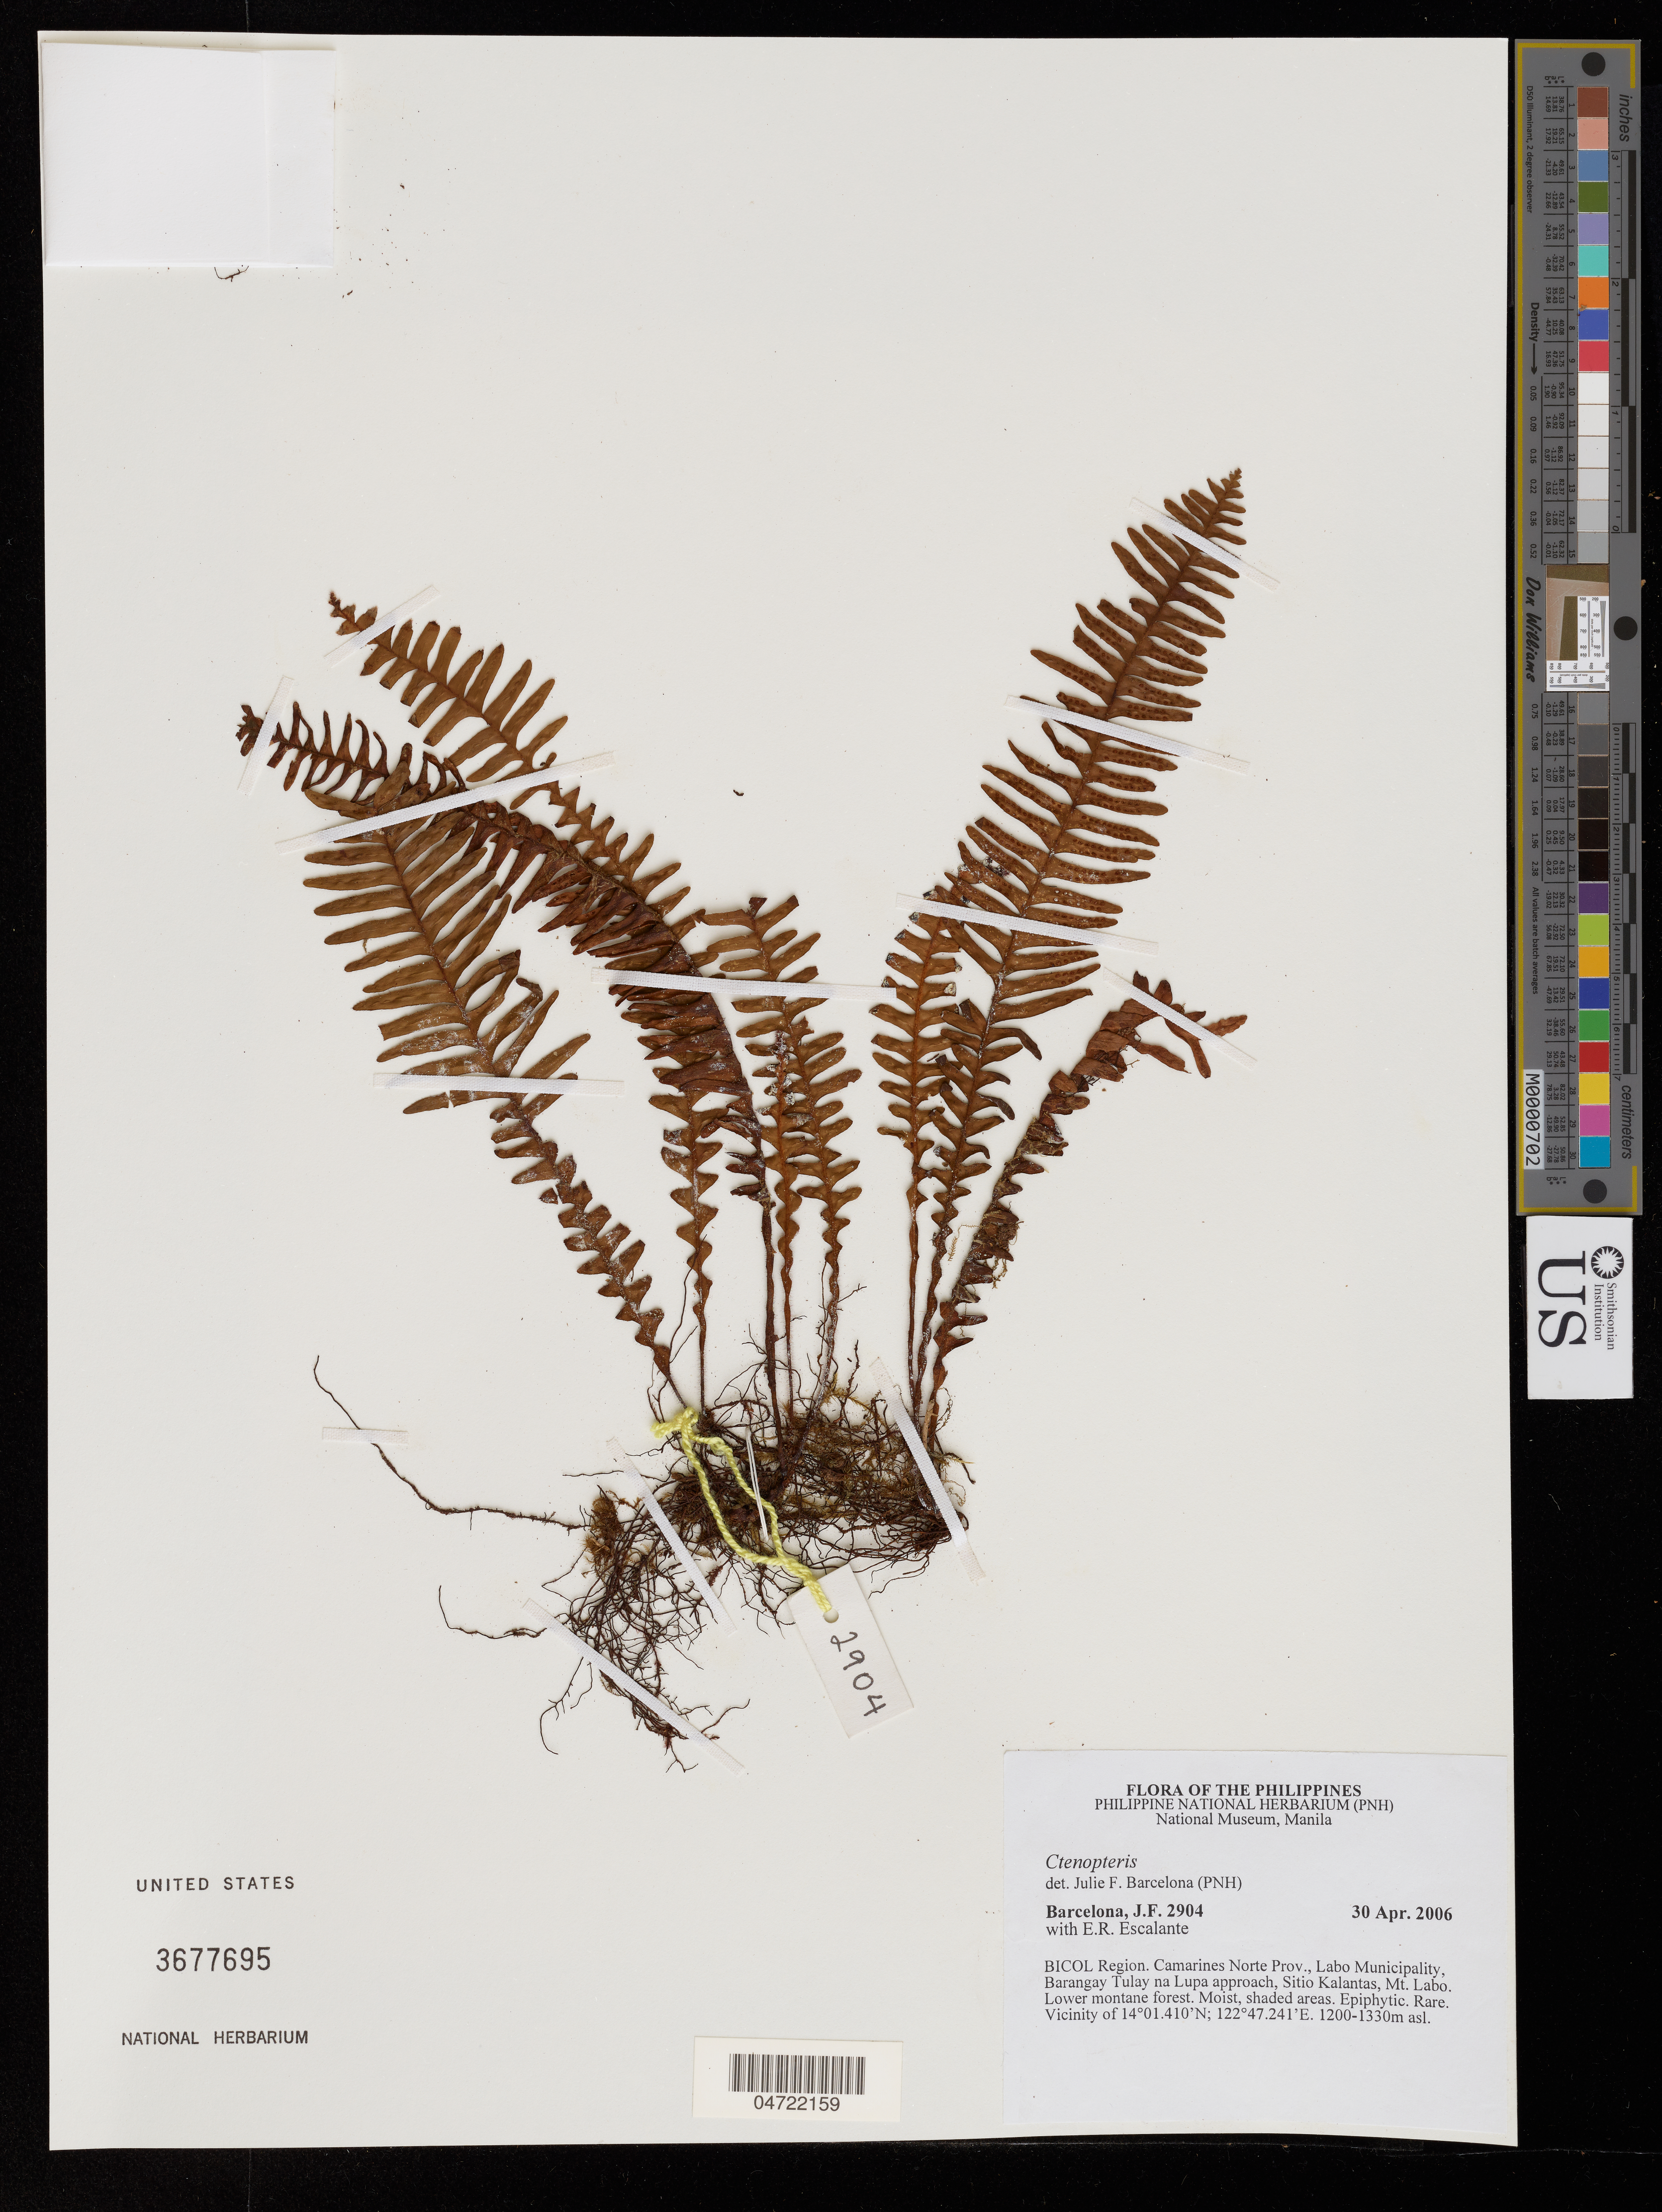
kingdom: Plantae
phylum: Tracheophyta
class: Polypodiopsida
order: Polypodiales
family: Polypodiaceae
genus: Ctenopteris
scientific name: Ctenopteris sp.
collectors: J. F. Barcelona & E. Escalante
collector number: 2904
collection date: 2006-04-30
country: Philippines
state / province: Bicol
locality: BICOL Region. Camarines Norte Prov., Labo Municipality, Barangay Tulay na Lupa approach, Sitio Kalantas, Mt. Labo.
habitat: Lower montane forest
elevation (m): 1100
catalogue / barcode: US 3677695